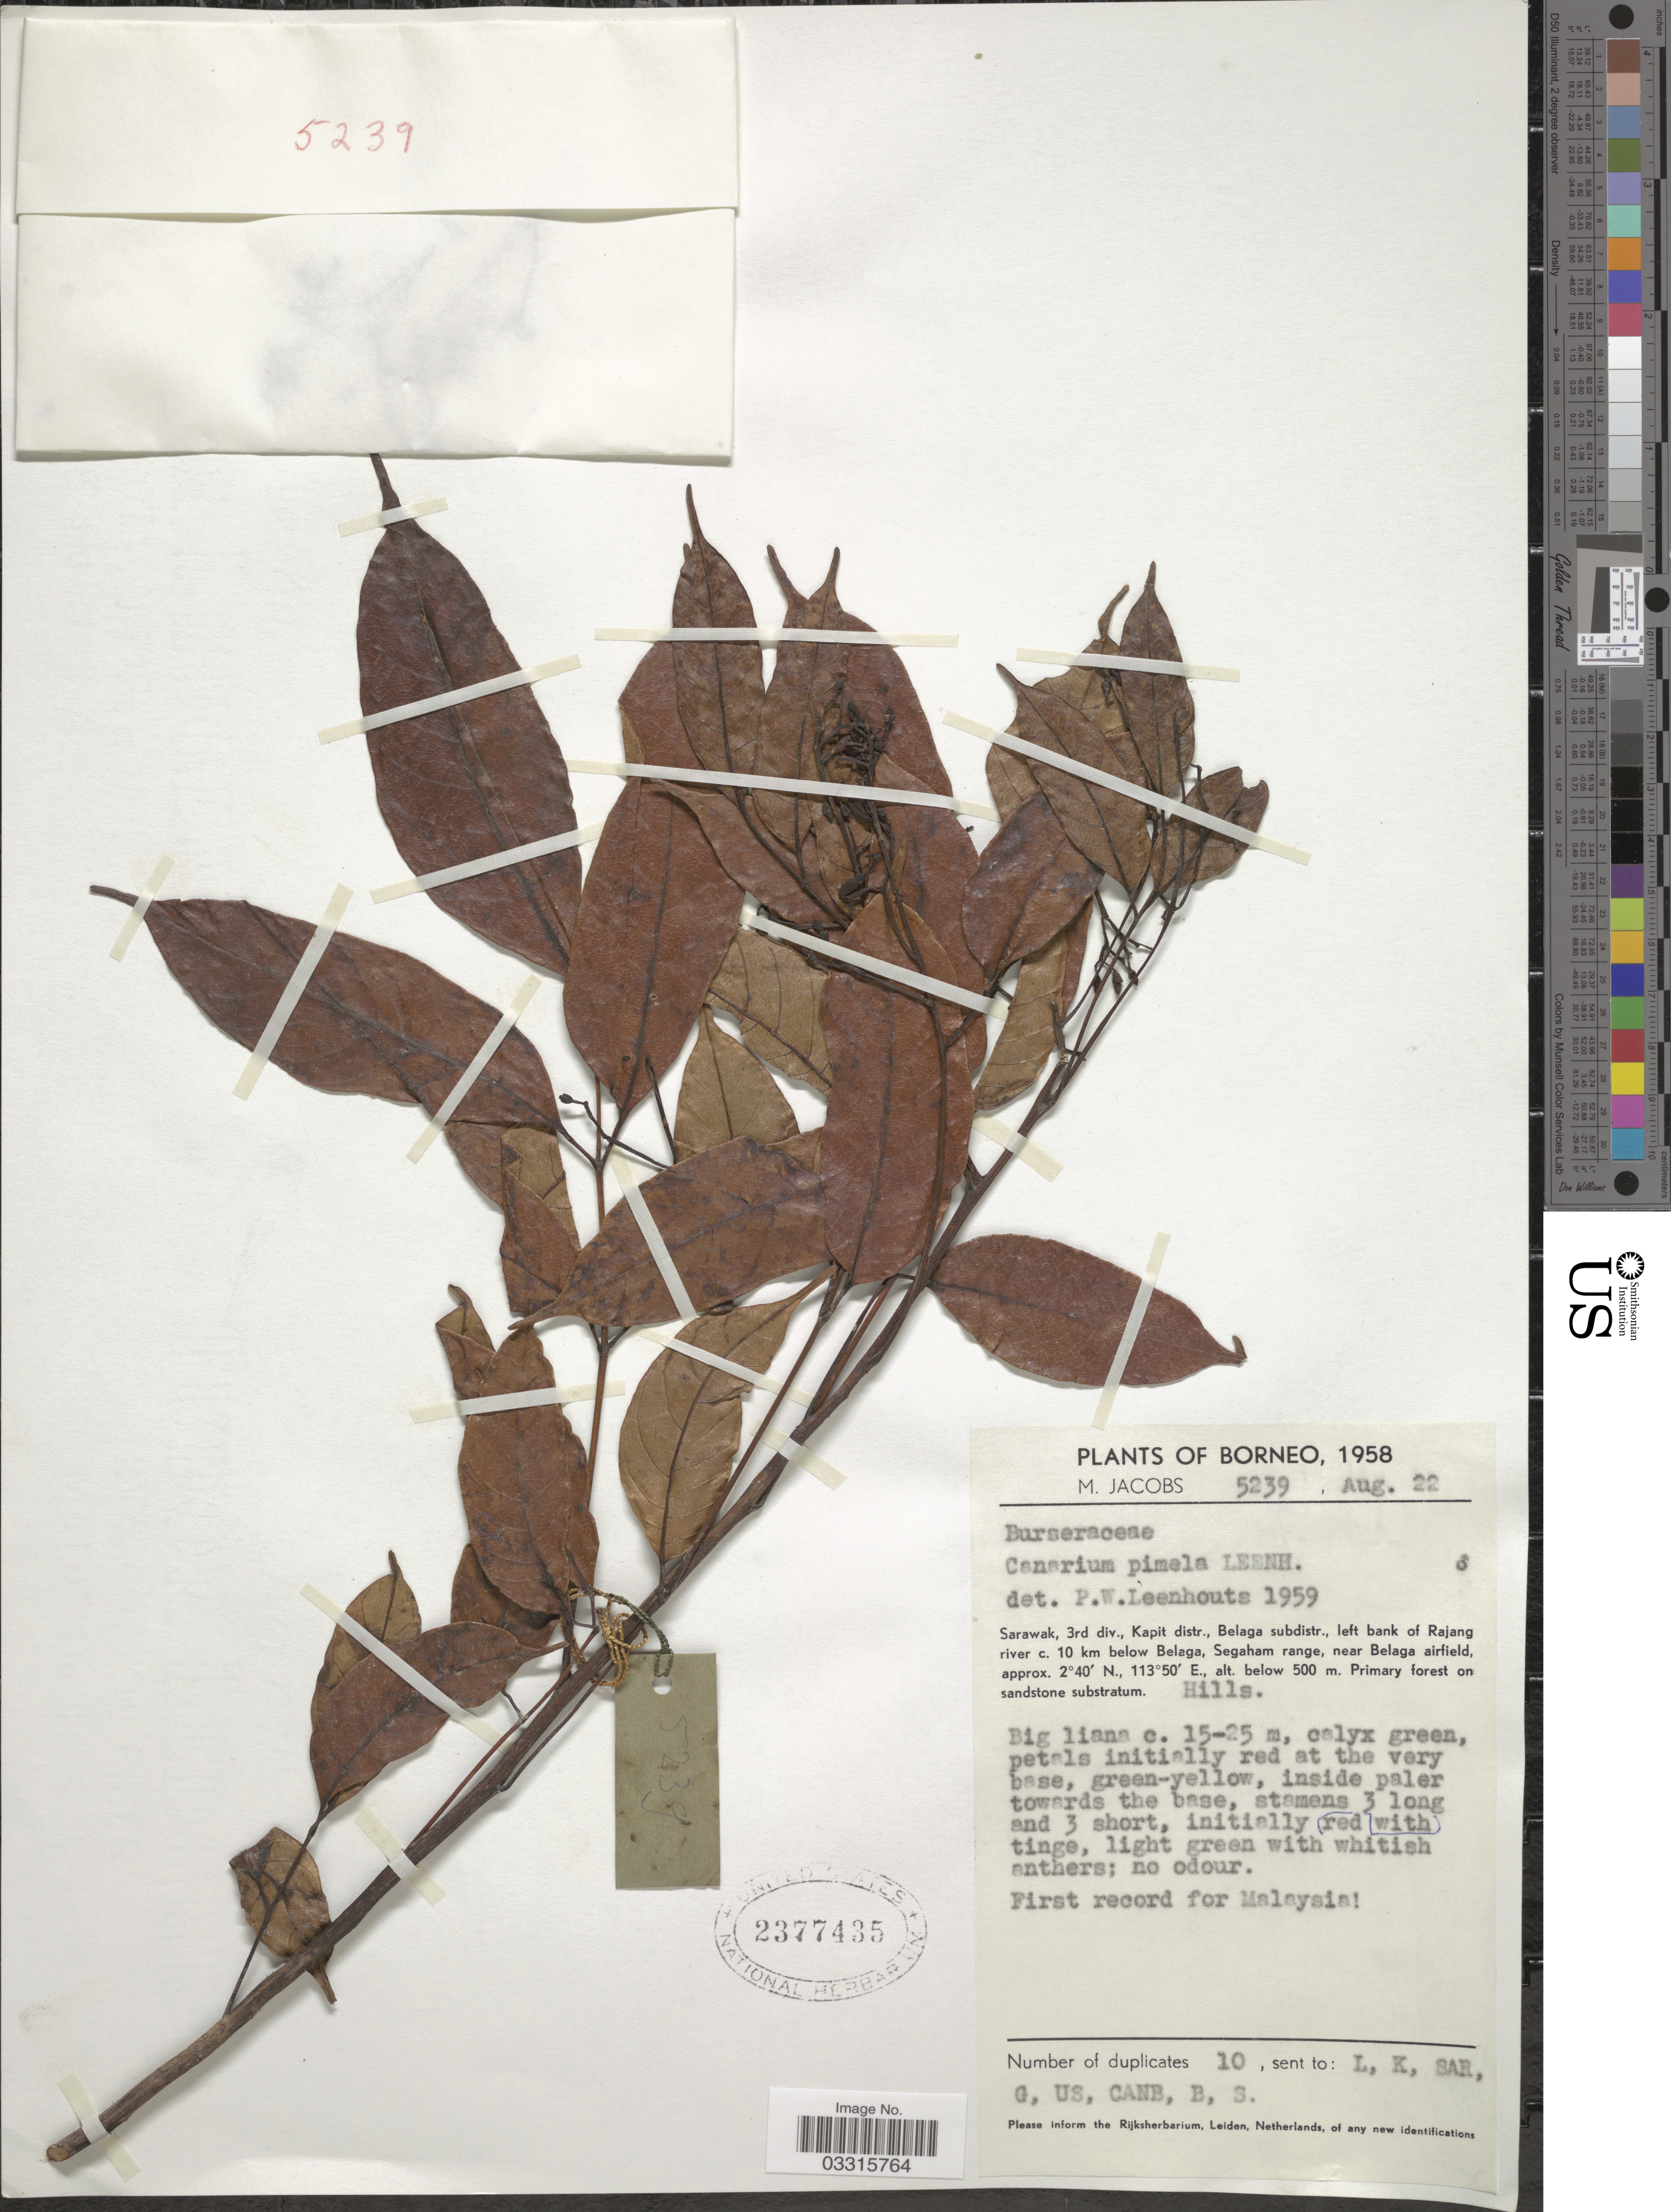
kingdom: Plantae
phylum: Tracheophyta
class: Magnoliopsida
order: Sapindales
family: Burseraceae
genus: Canarium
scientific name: Canarium pimela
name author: K.D. Koenig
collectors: M. Jacobs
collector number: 5239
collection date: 1958-08-22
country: Malaysia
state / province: Sarawak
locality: Borneo. 3rd div., Kapit distr., Belaga subdistr., left bank of Rajang river c. 10 km below Belaga, Segaham range, near Belaga airfield.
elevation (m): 500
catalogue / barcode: US 2377435